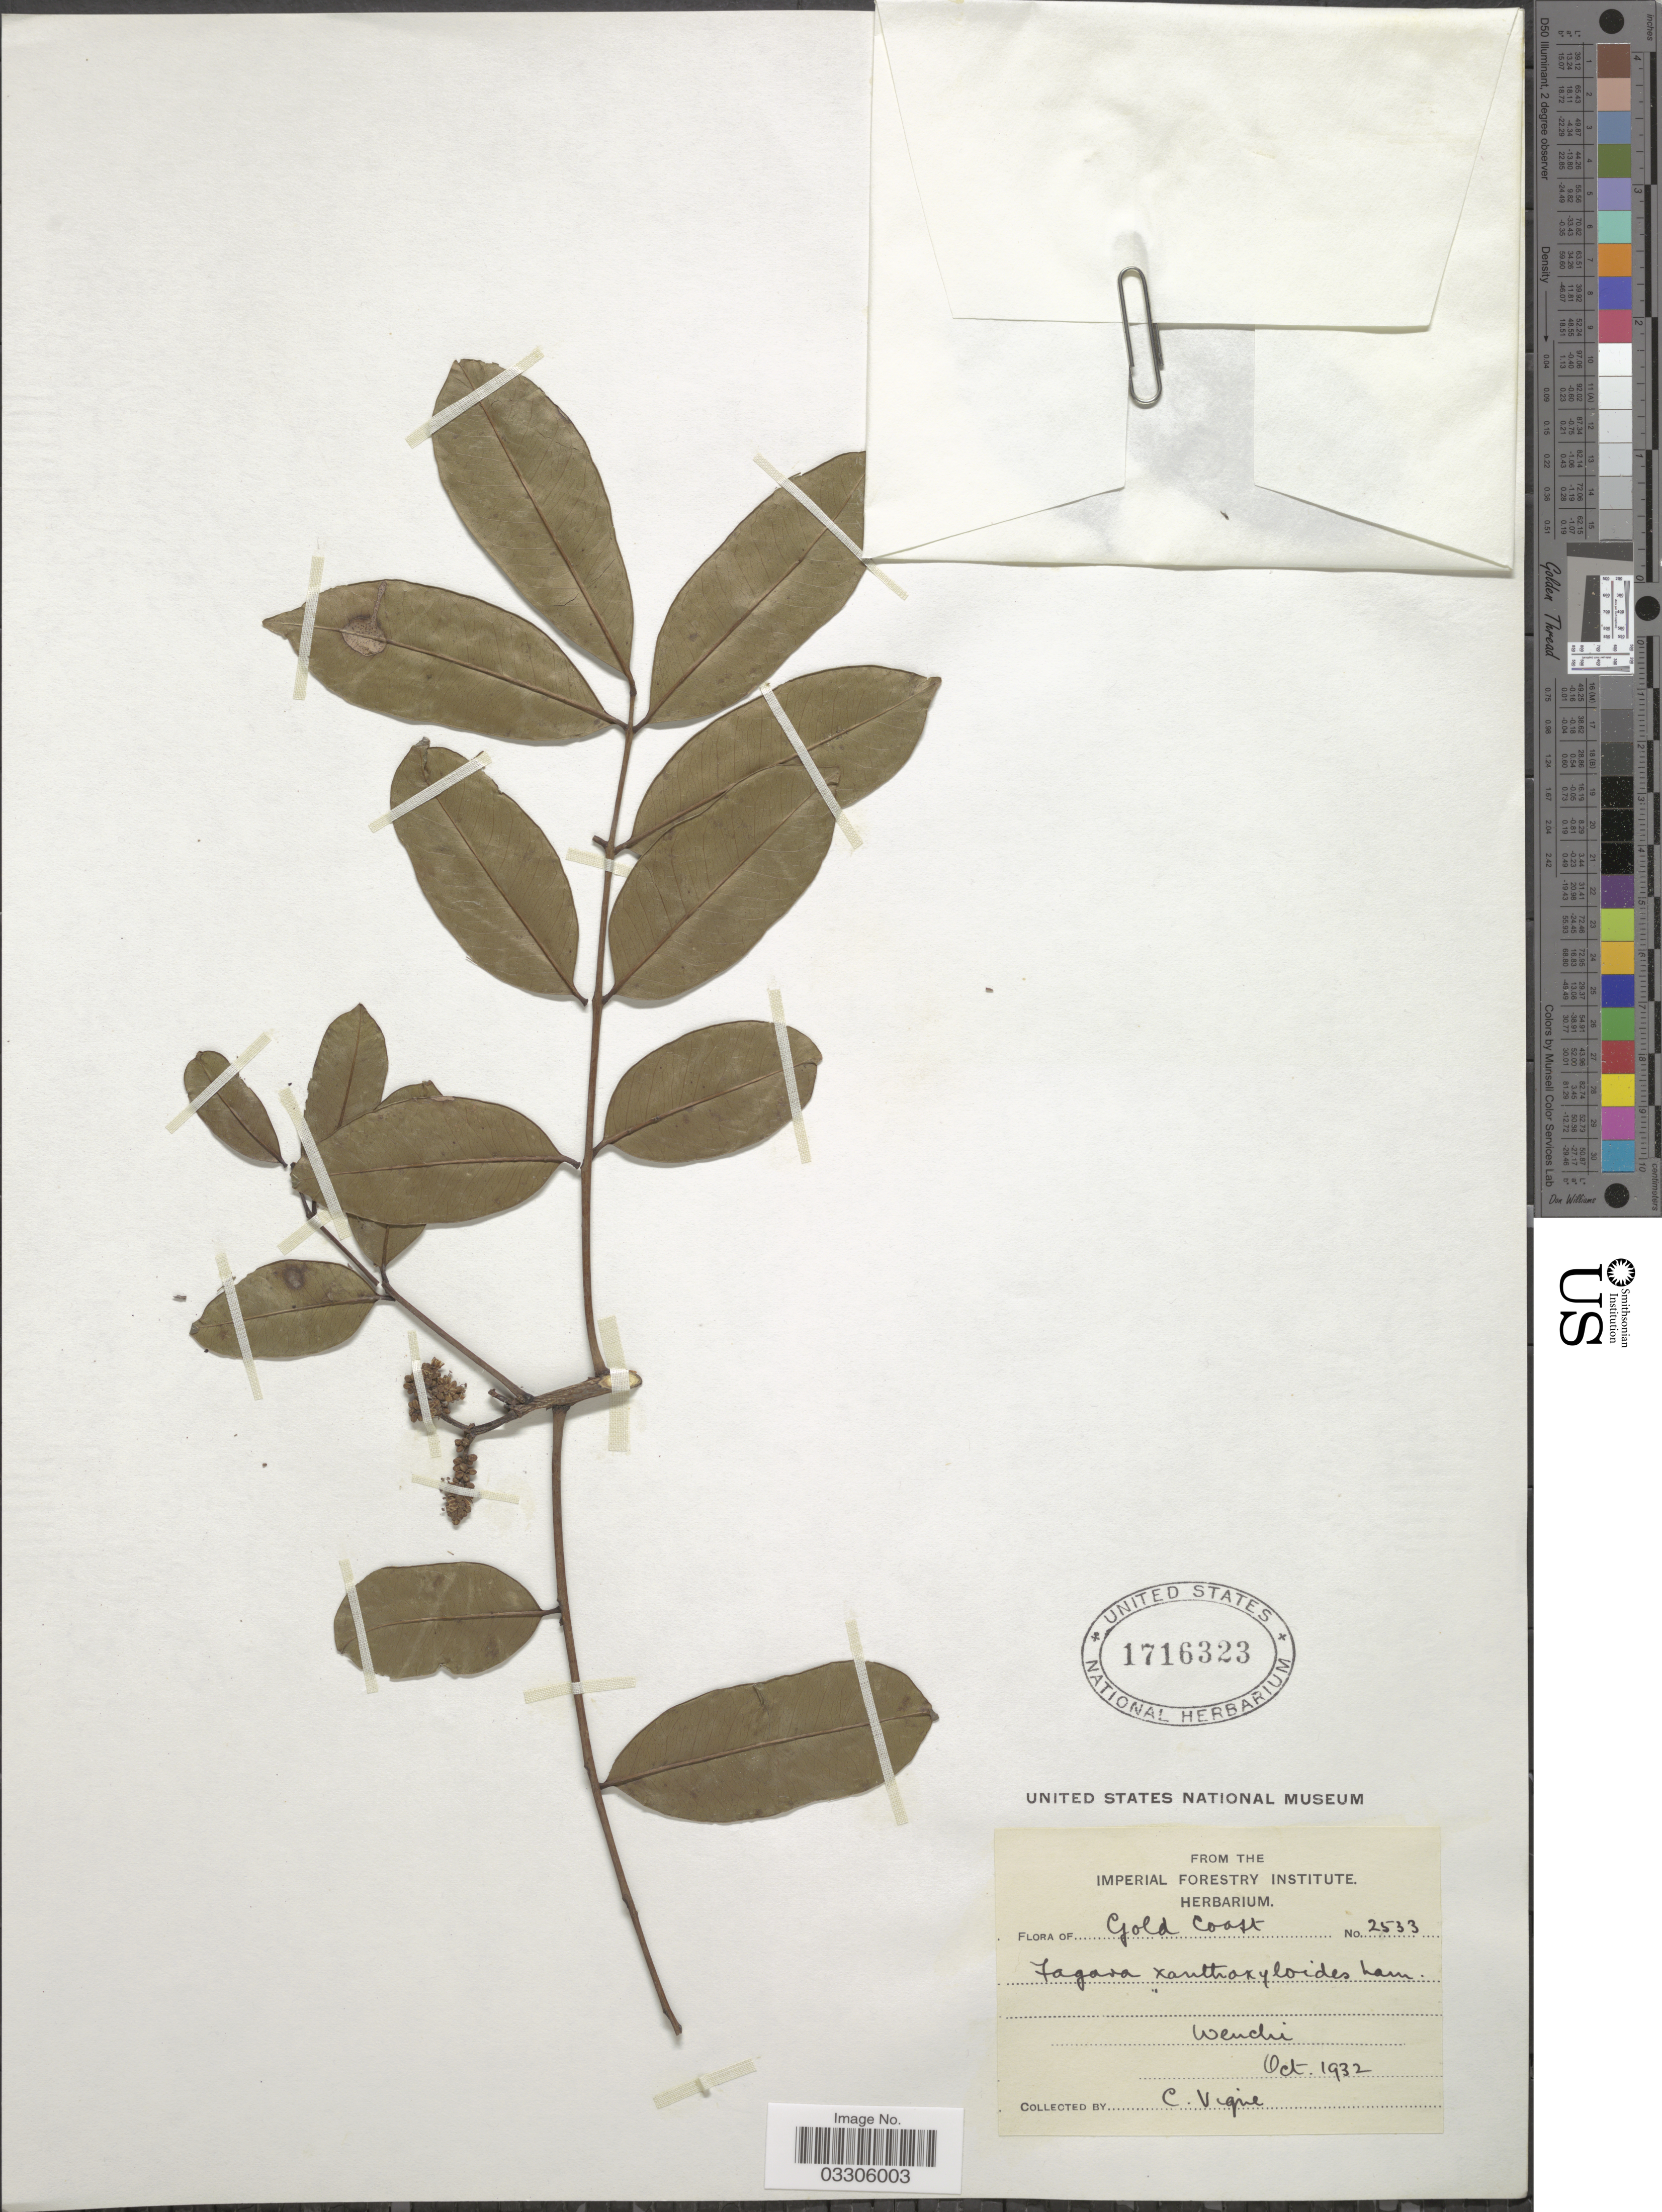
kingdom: Plantae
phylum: Tracheophyta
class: Magnoliopsida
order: Sapindales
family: Rutaceae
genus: Zanthoxylum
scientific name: Zanthoxylum zanthoxyloides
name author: (Lam.) Zepernick & Timler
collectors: C. Vigne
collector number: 2533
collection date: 1932-10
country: Ghana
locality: Gold Coast, Wenchi.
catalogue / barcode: US 1716323